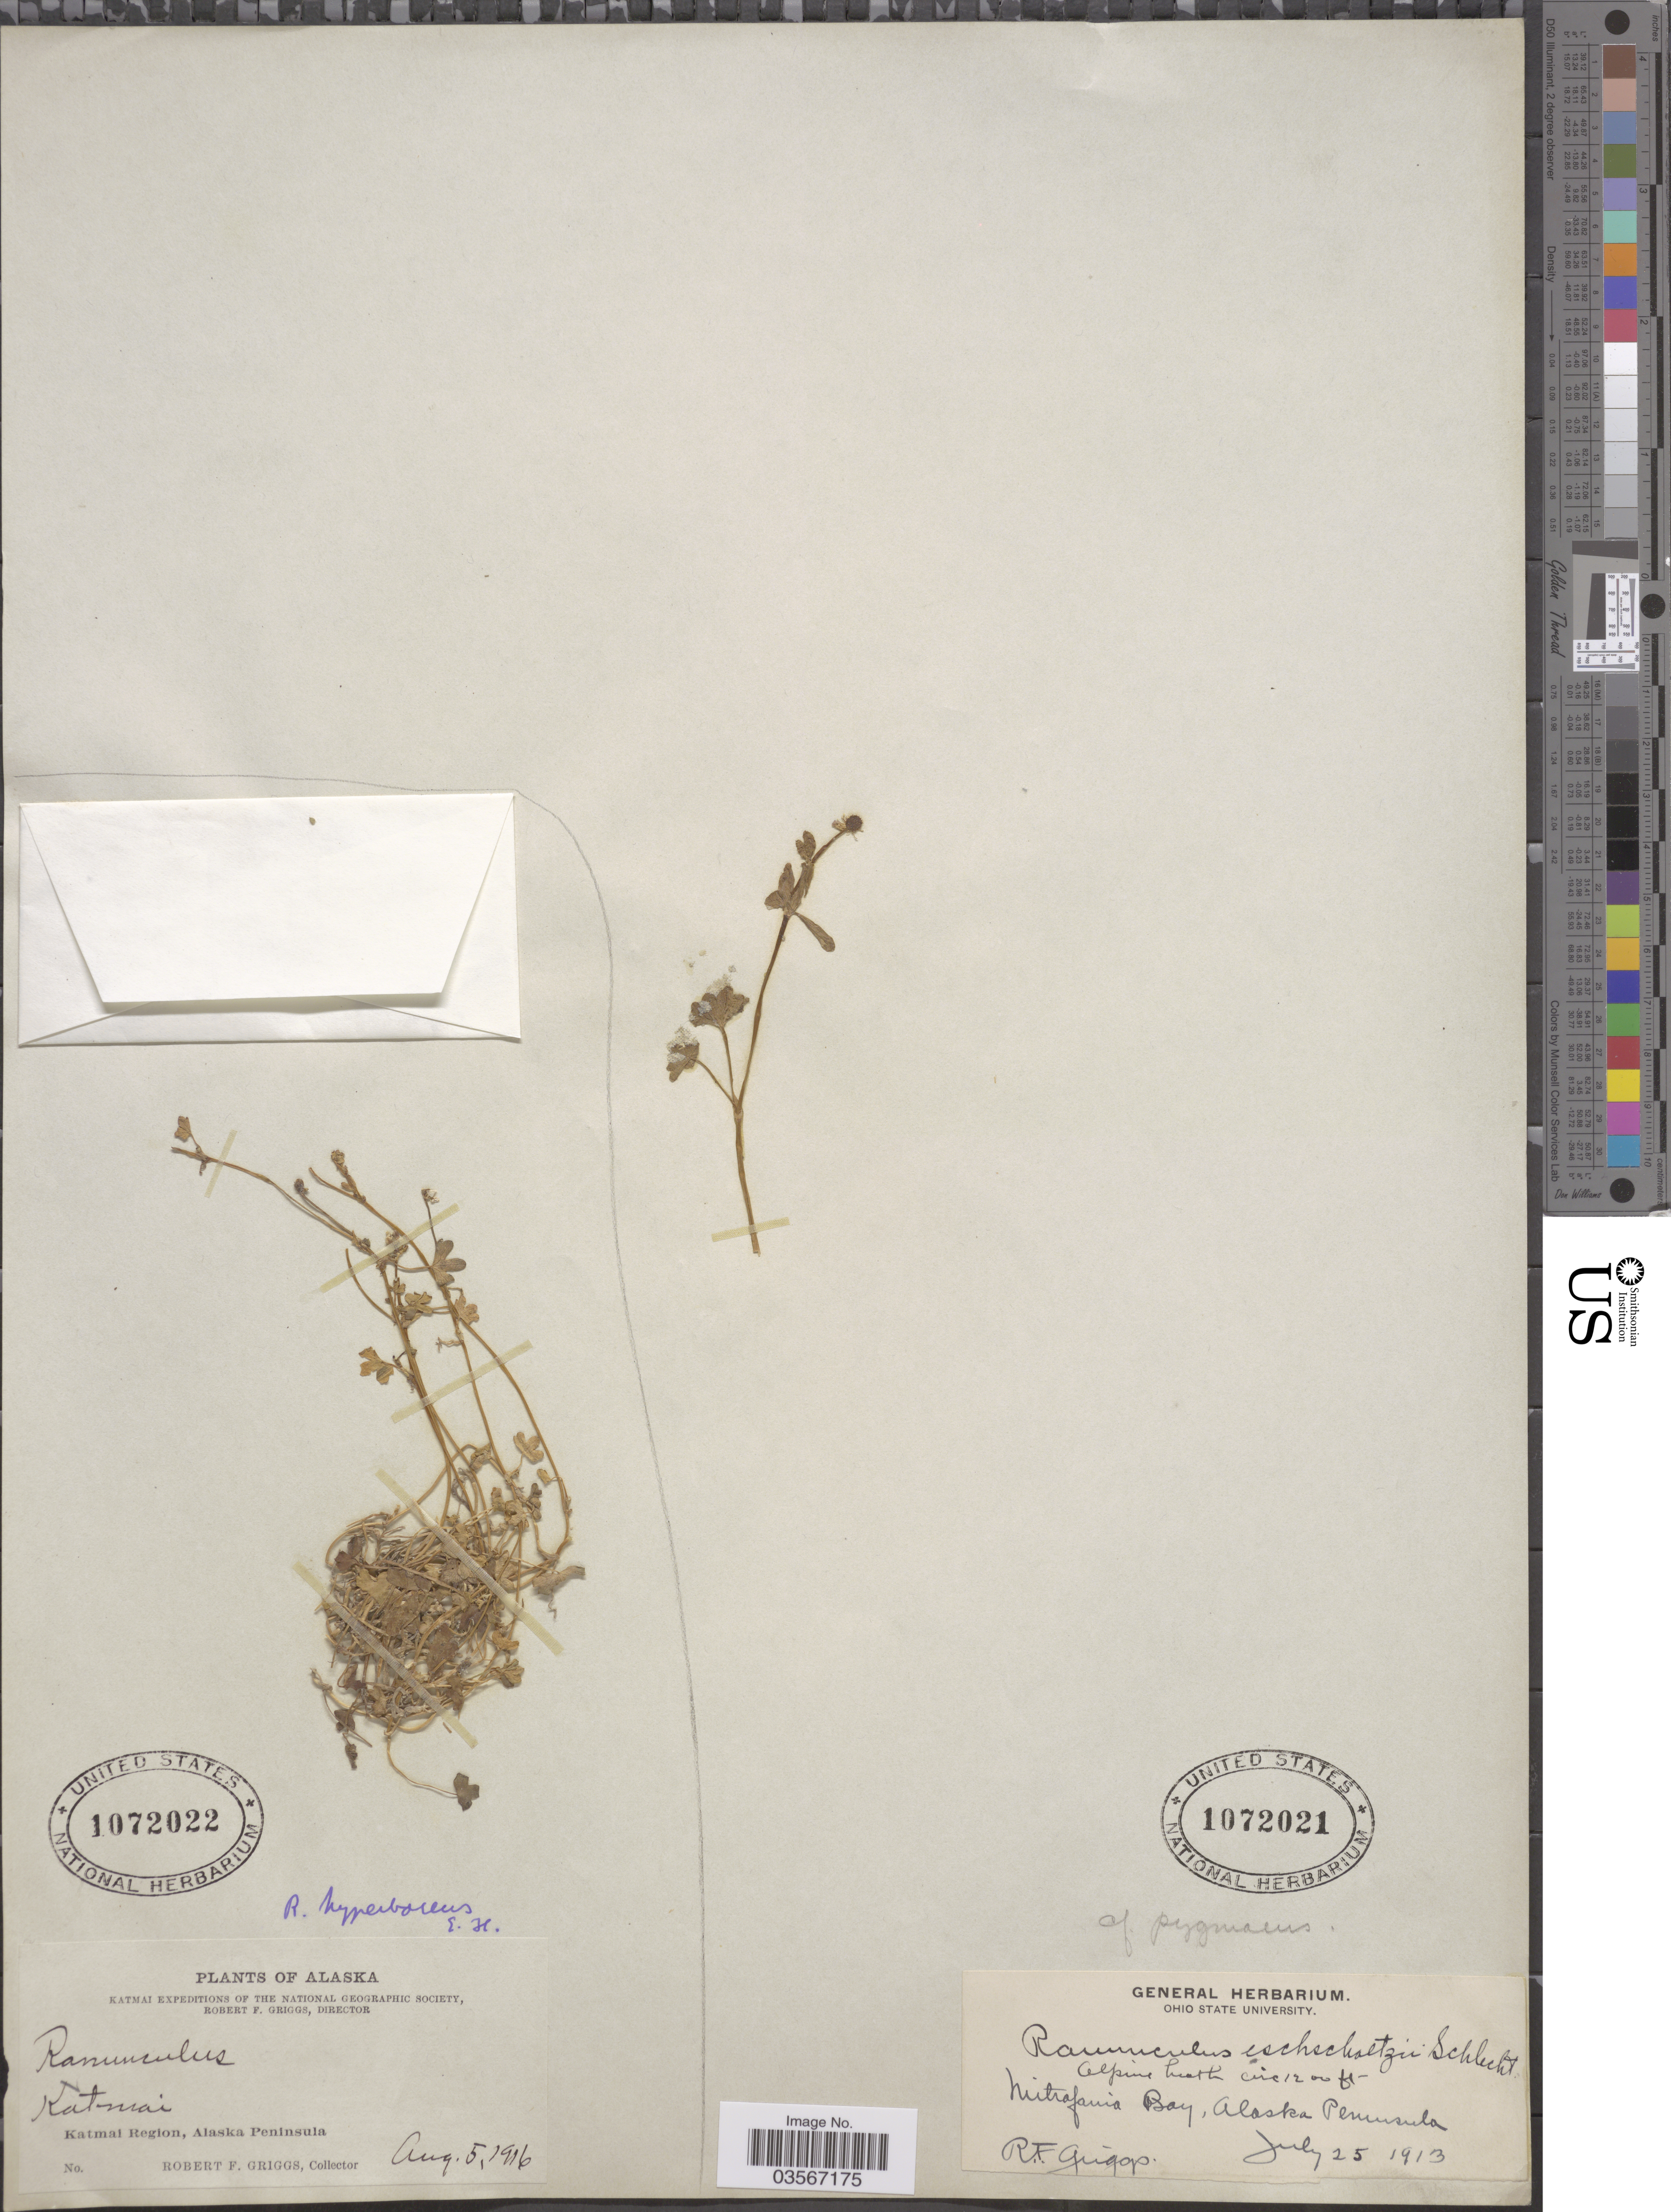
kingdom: Plantae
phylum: Tracheophyta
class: Magnoliopsida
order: Ranunculales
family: Ranunculaceae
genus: Ranunculus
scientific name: Ranunculus hyperboreus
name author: Rottb.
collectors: R. F. Griggs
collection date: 1916-08-05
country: United States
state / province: Alaska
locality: Katmai. Katmai Region, Alaska Peninsula.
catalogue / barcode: US 1072022